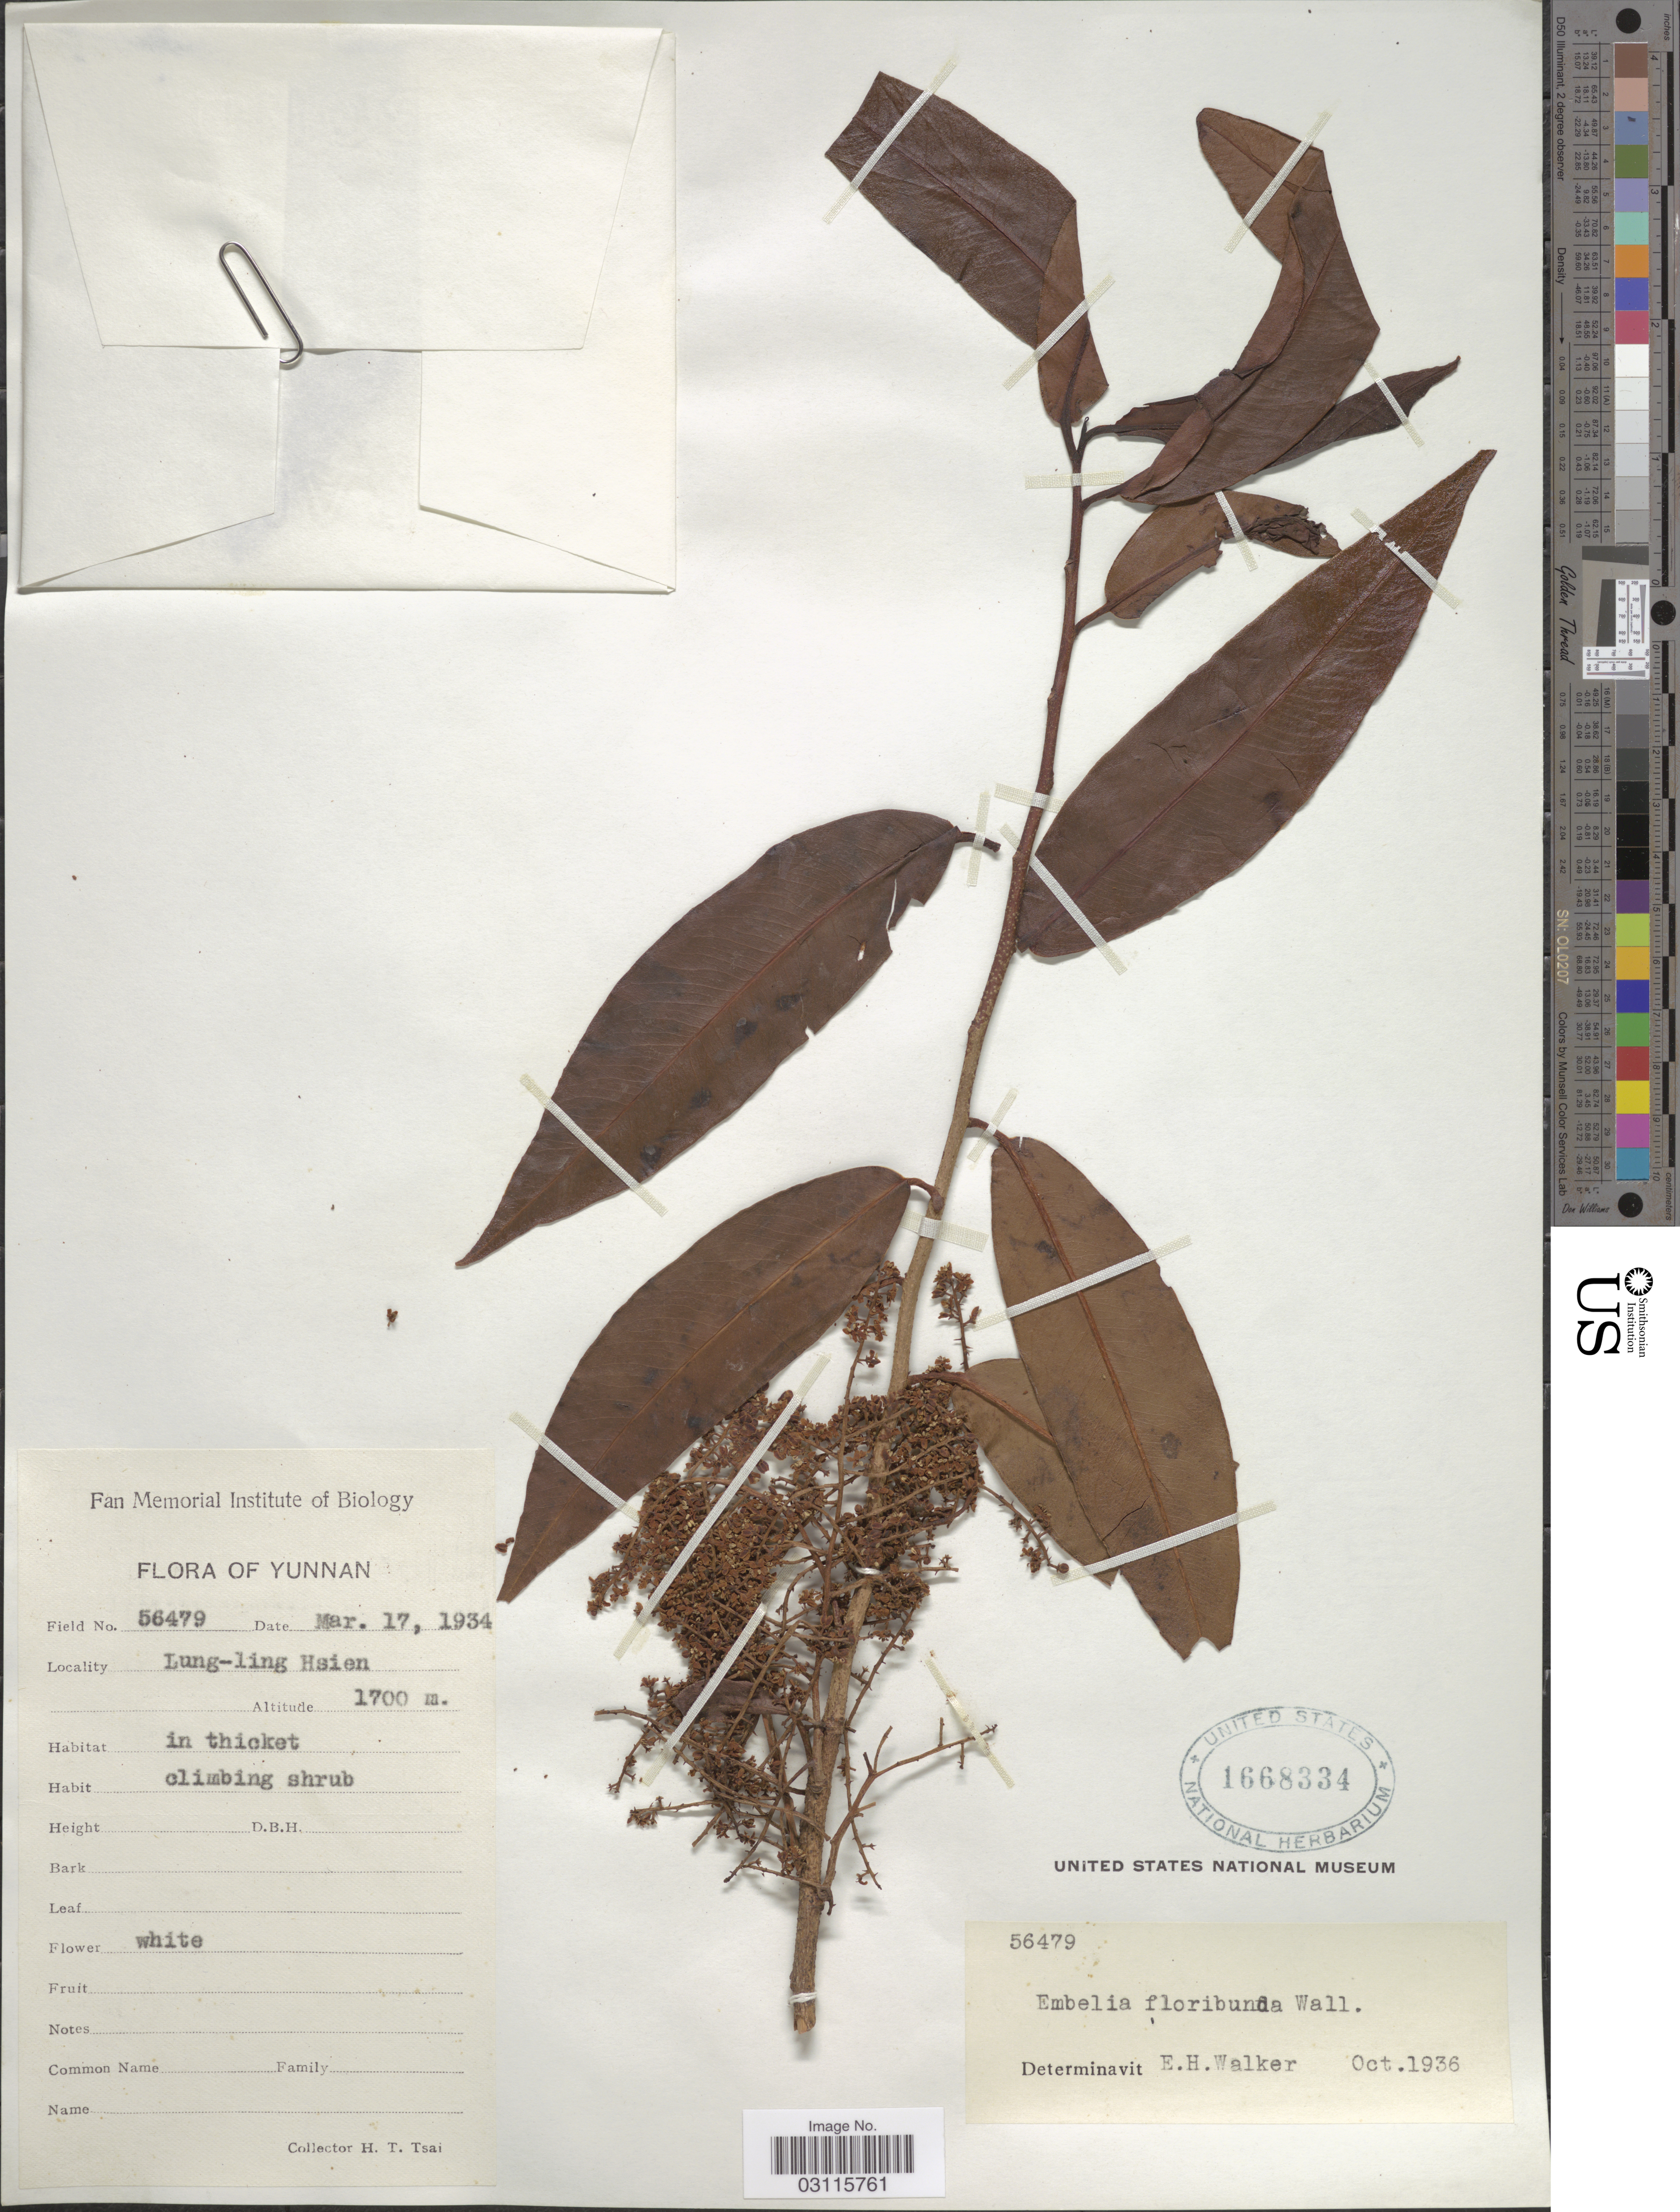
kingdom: Plantae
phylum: Tracheophyta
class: Magnoliopsida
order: Ericales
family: Primulaceae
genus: Embelia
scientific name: Embelia floribunda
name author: Wall.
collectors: H. Tsai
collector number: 56479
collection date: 1934-03-17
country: China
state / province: Yunnan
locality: Lung-ling Hsien.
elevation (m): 1700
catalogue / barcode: US 1668334